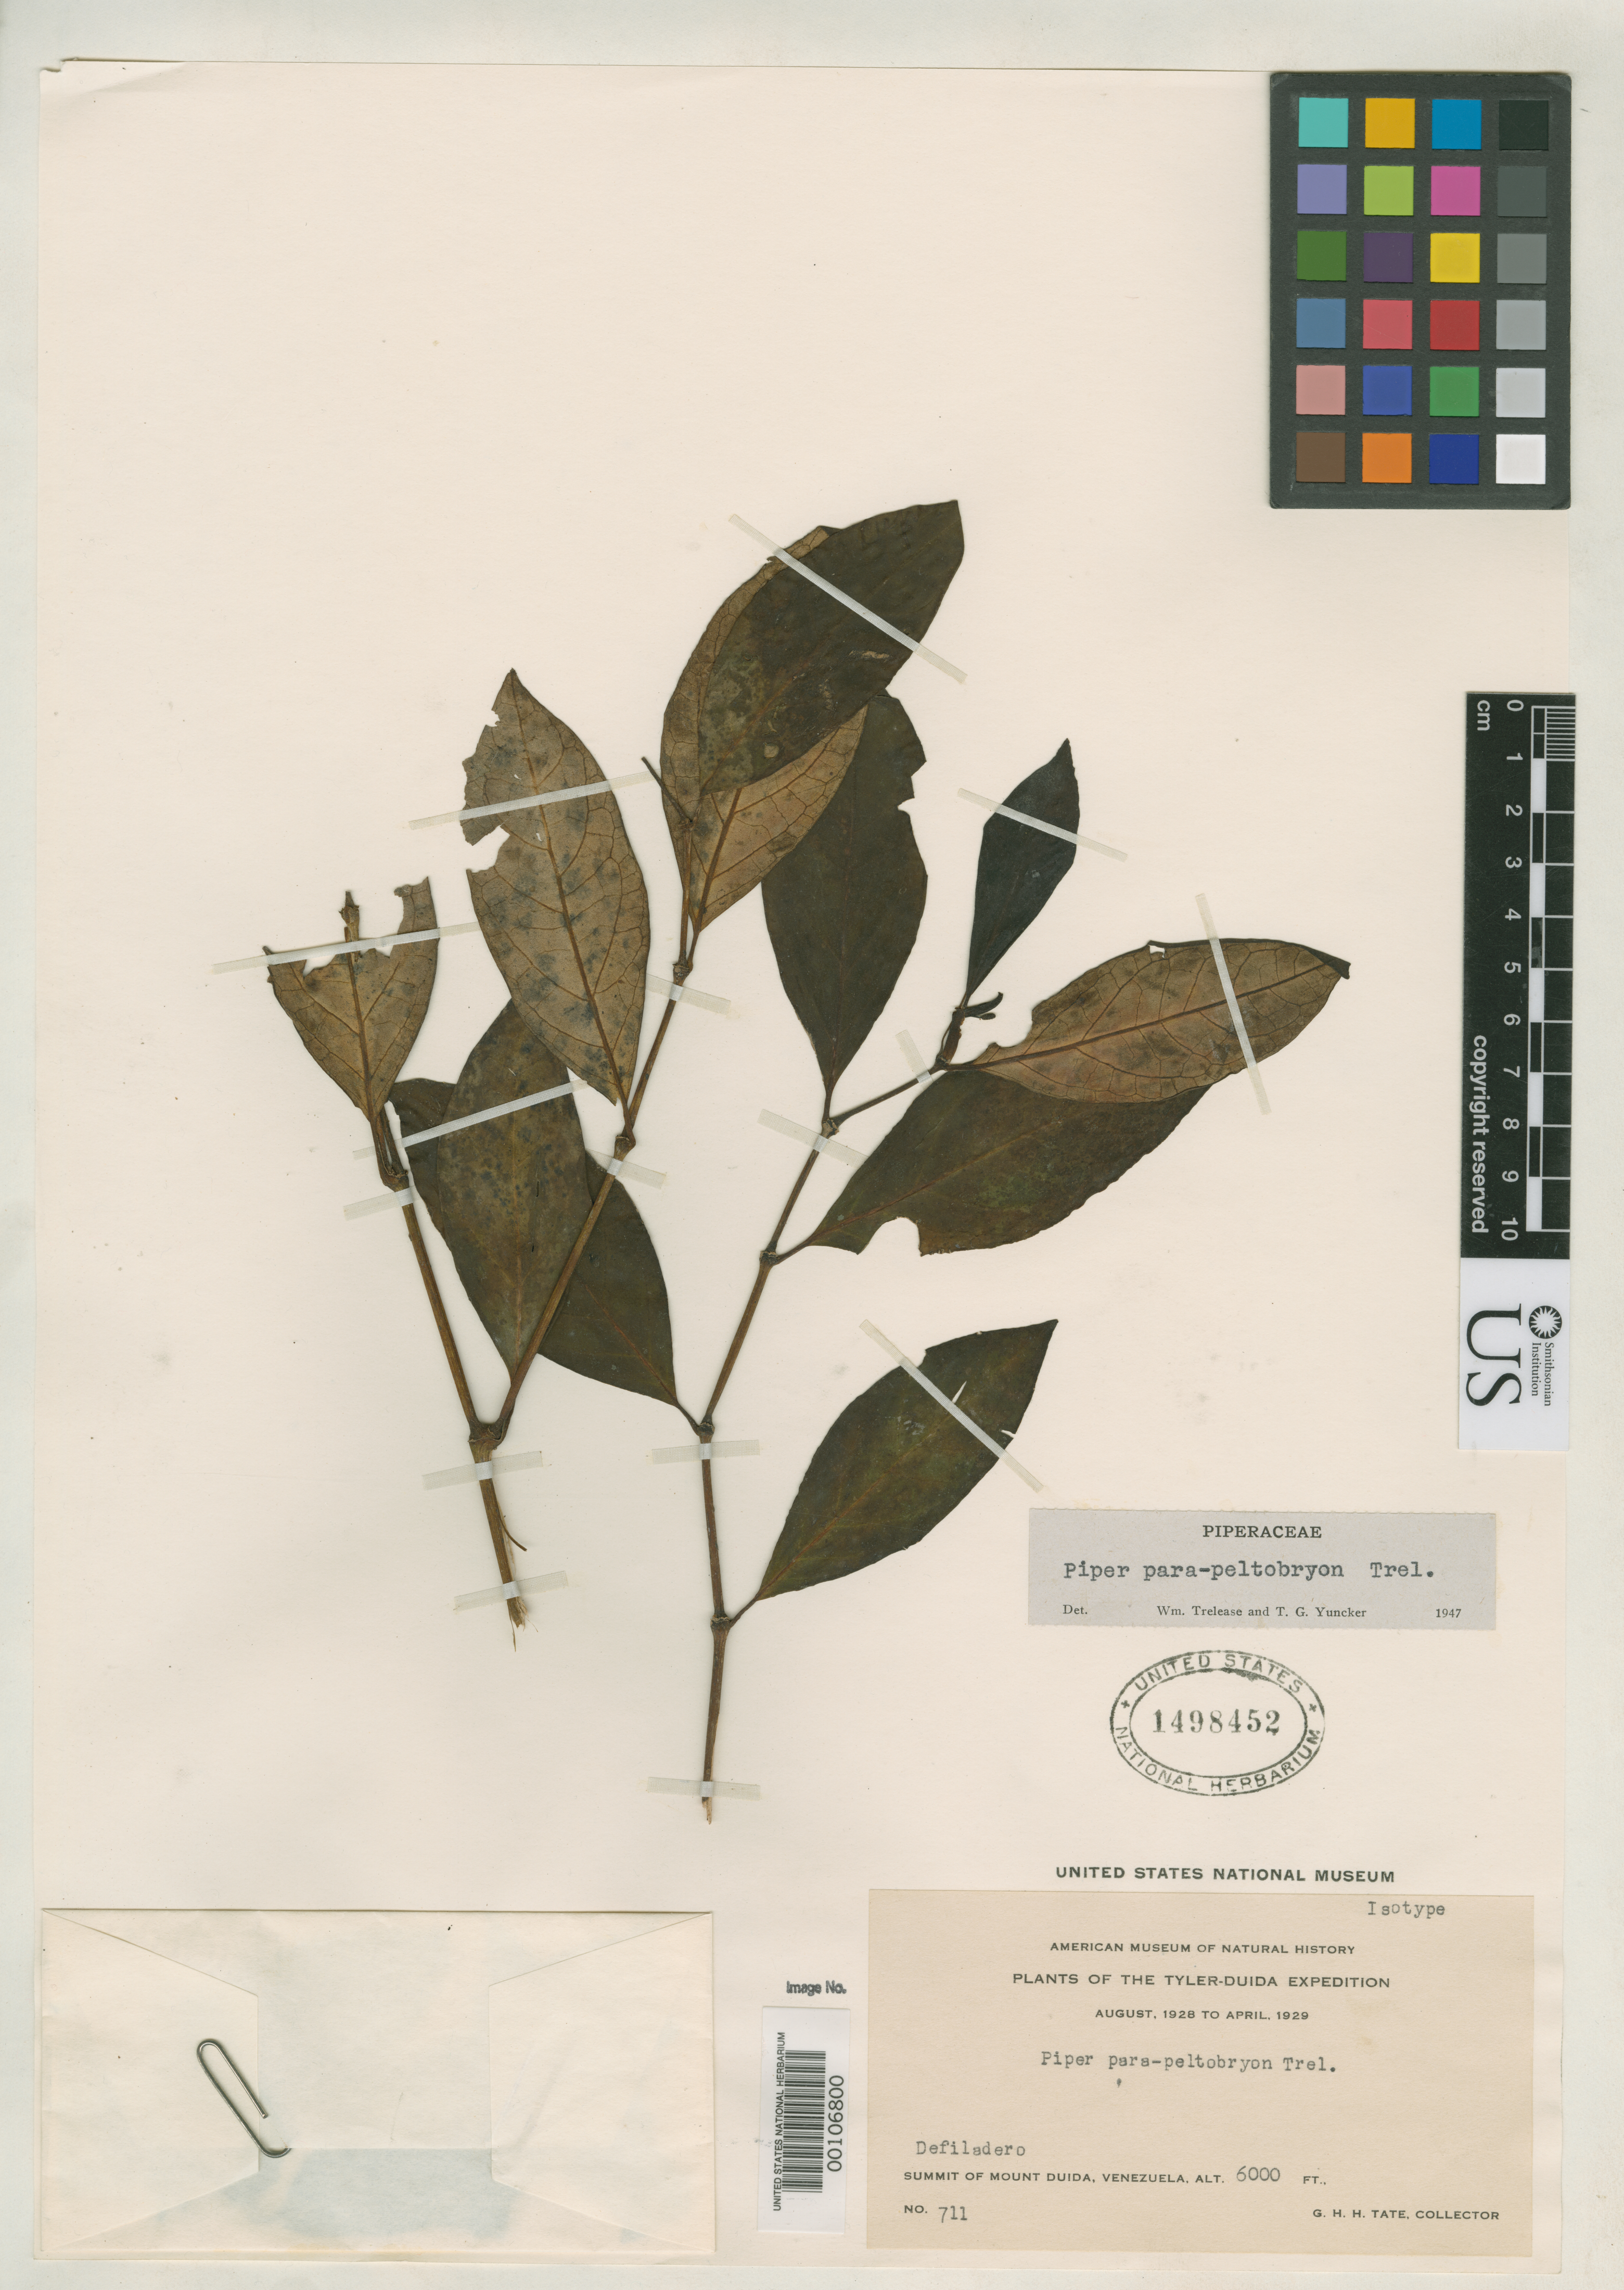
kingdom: Plantae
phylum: Tracheophyta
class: Magnoliopsida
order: Piperales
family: Piperaceae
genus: Piper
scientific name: Piper para-peltobryon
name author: Trel. in Gleason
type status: Isotype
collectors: G. H. H.Tate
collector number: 711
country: Venezuela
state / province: Amazonas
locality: Mt. Duida, Desfiladero.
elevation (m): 1829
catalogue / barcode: US 1498452